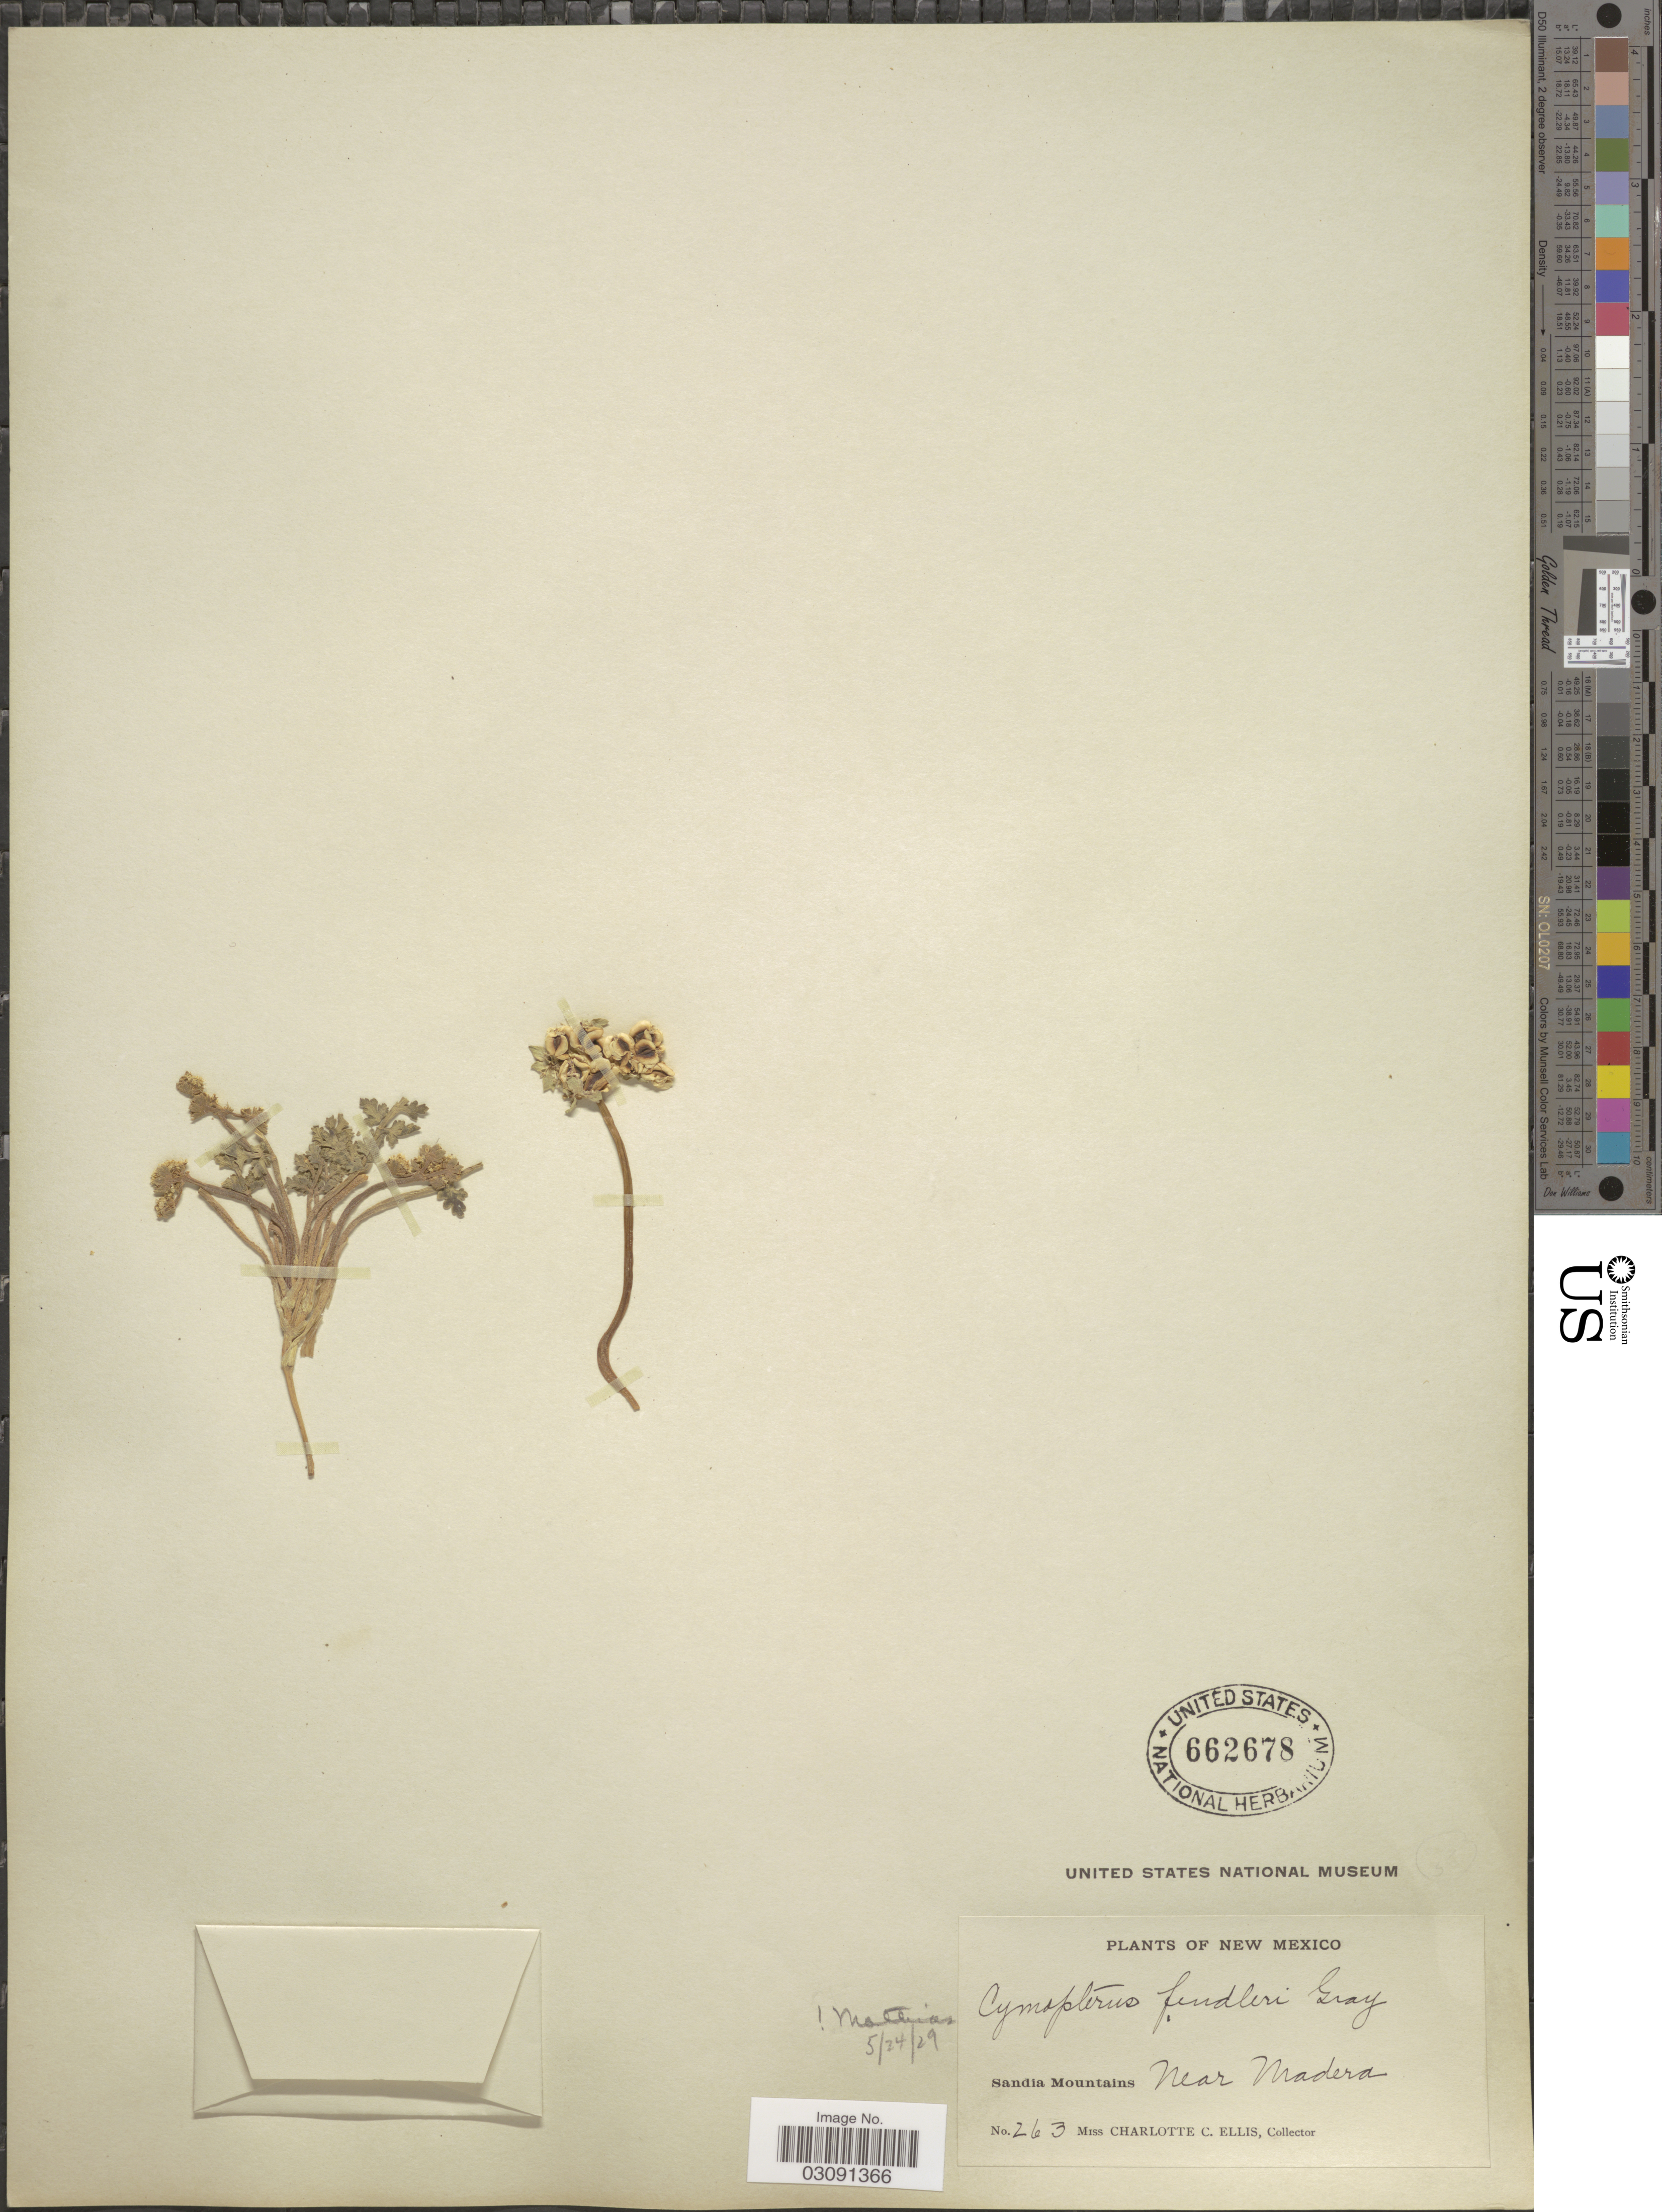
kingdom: Plantae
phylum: Tracheophyta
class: Magnoliopsida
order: Apiales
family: Apiaceae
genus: Cymopterus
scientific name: Cymopterus fendleri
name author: A. Gray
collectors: C. C. Ellis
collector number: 263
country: United States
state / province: New Mexico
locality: Sandia Mountains. Near Madera.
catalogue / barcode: US 662678